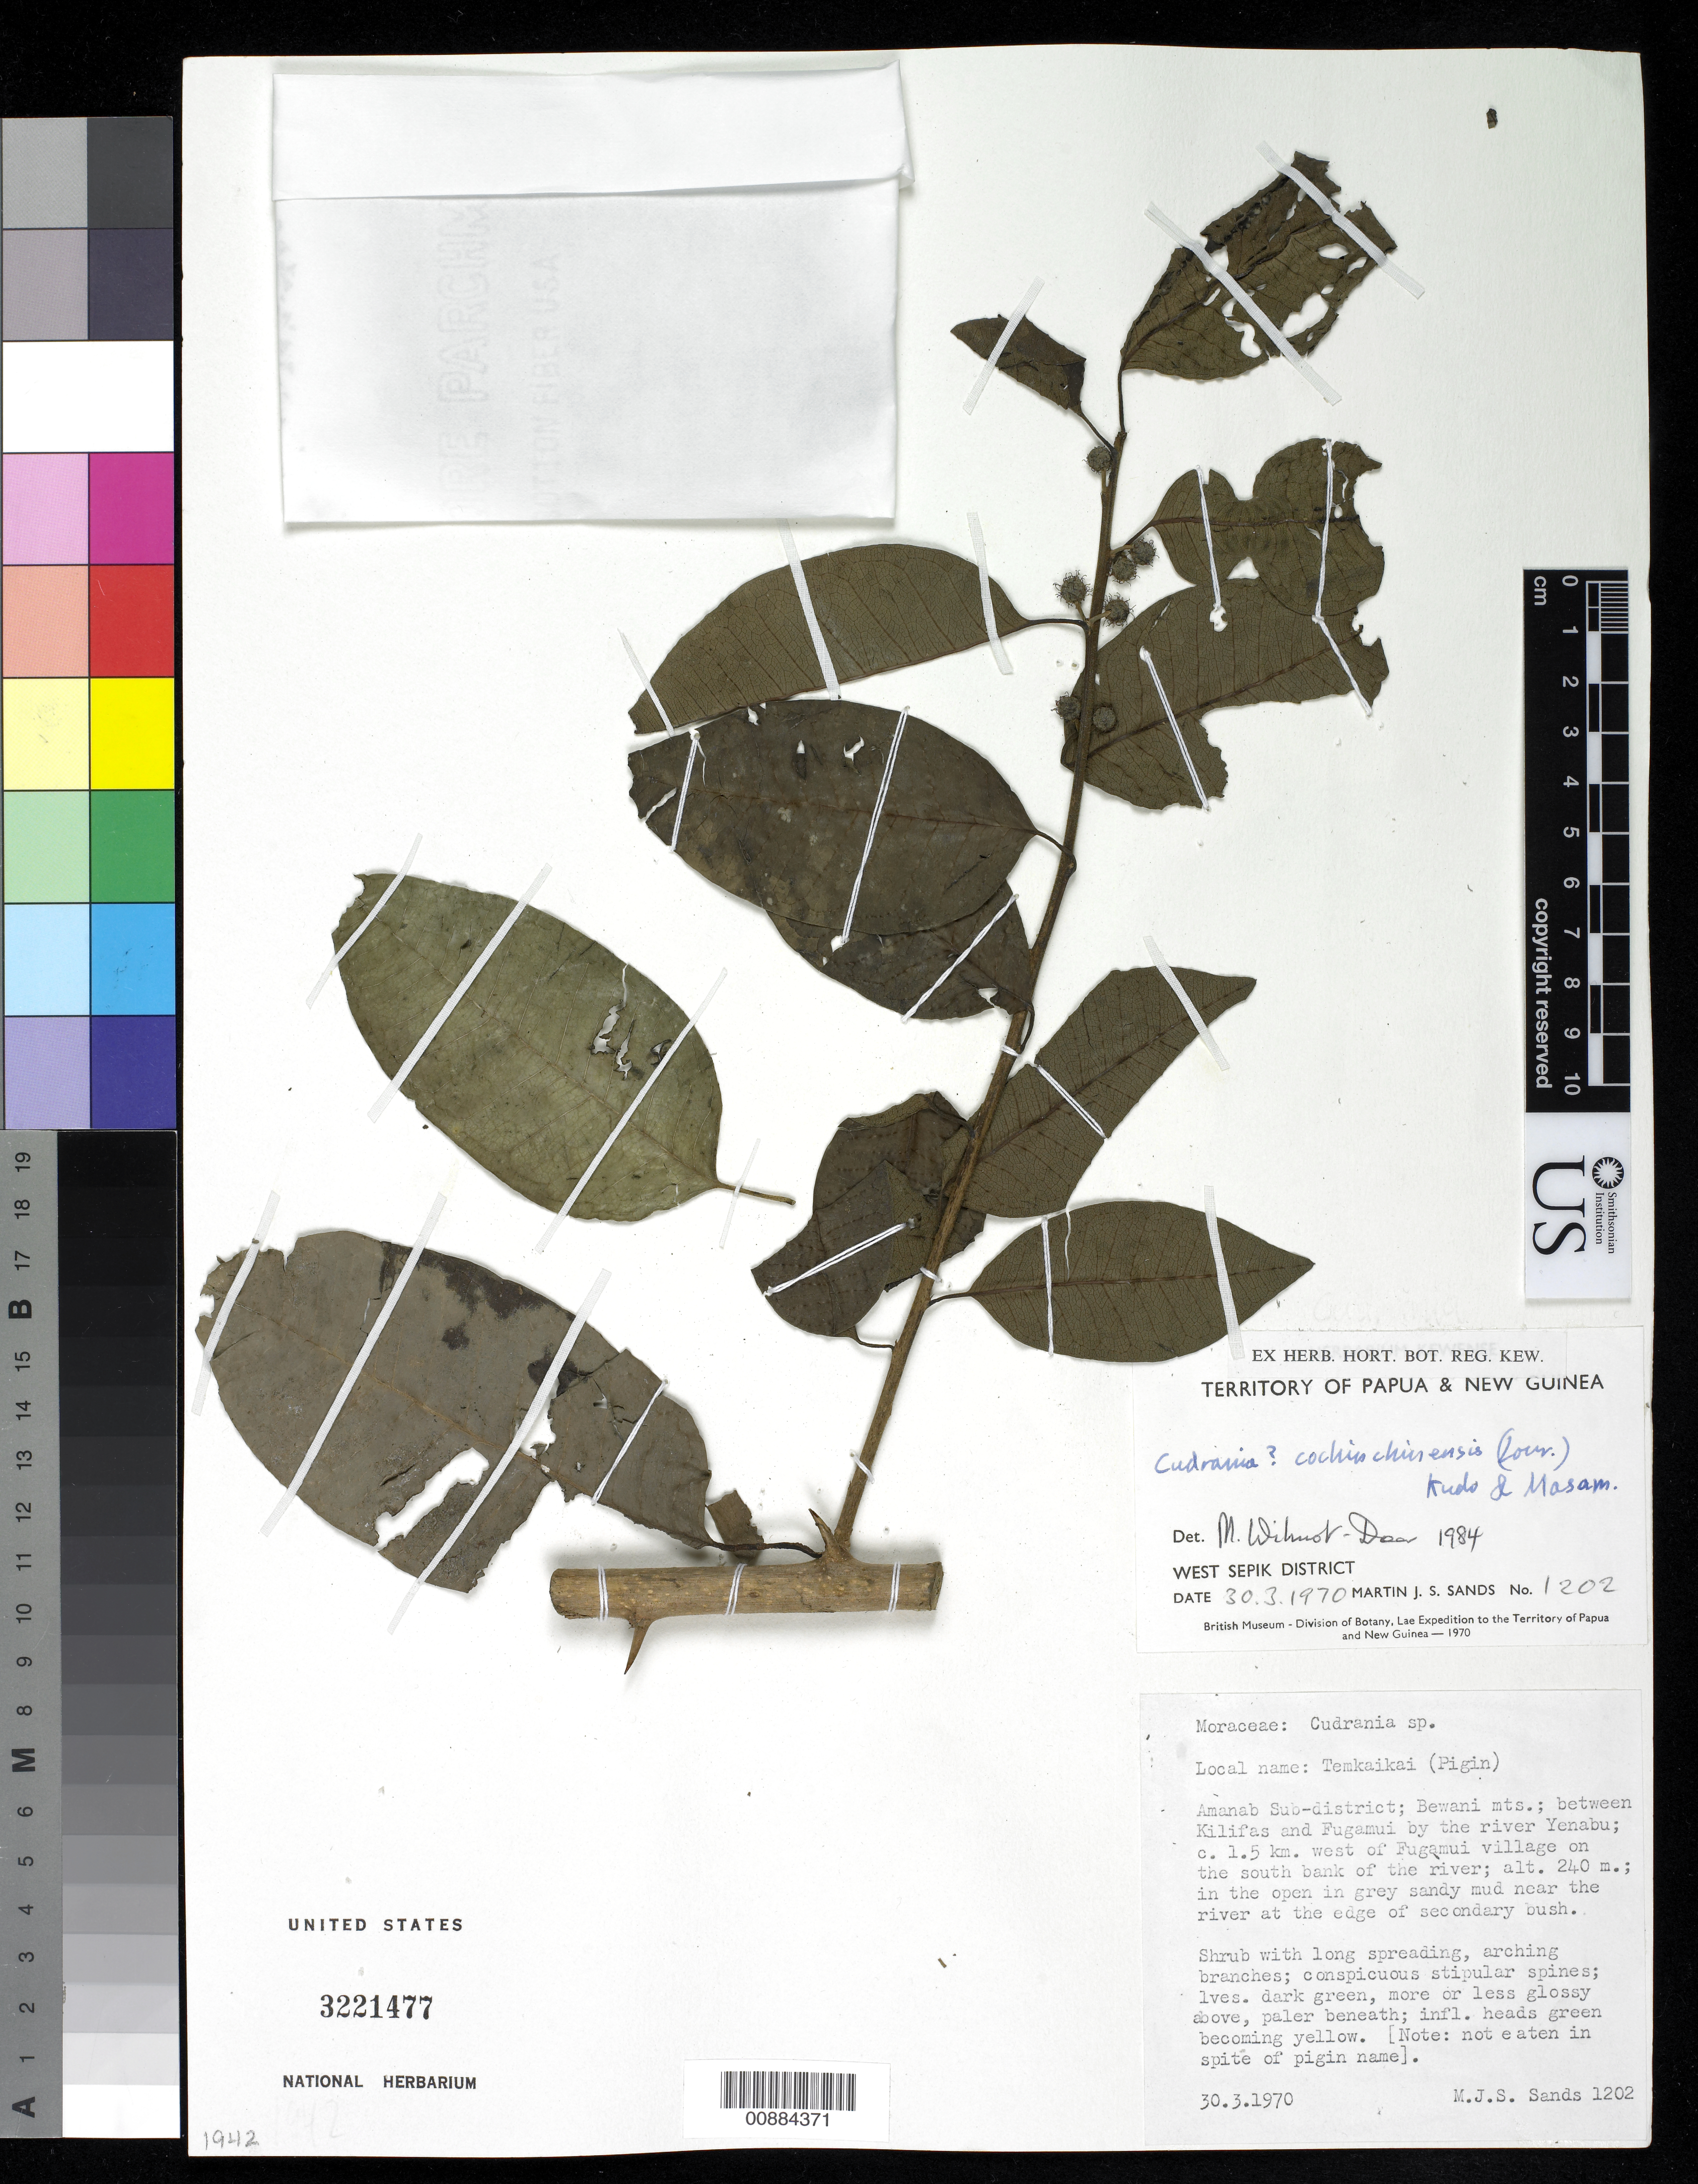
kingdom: Plantae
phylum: Tracheophyta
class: Magnoliopsida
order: Rosales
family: Moraceae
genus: Maclura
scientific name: Maclura cochinchinensis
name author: (Lour.) Corner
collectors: M. Sands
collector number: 1202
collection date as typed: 30 Mar 1970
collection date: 1970-03-30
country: Papua New Guinea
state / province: Sandaun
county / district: Amanab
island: New Guinea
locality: Bewani mts., between Kilifas and Fufamui by the river Yenabu. Cerca 1.5m west of Fugami village on the south bank of the river.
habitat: In the open, in grey sandy mud near the river at the edge of secondary bush.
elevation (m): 240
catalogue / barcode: US 3221477